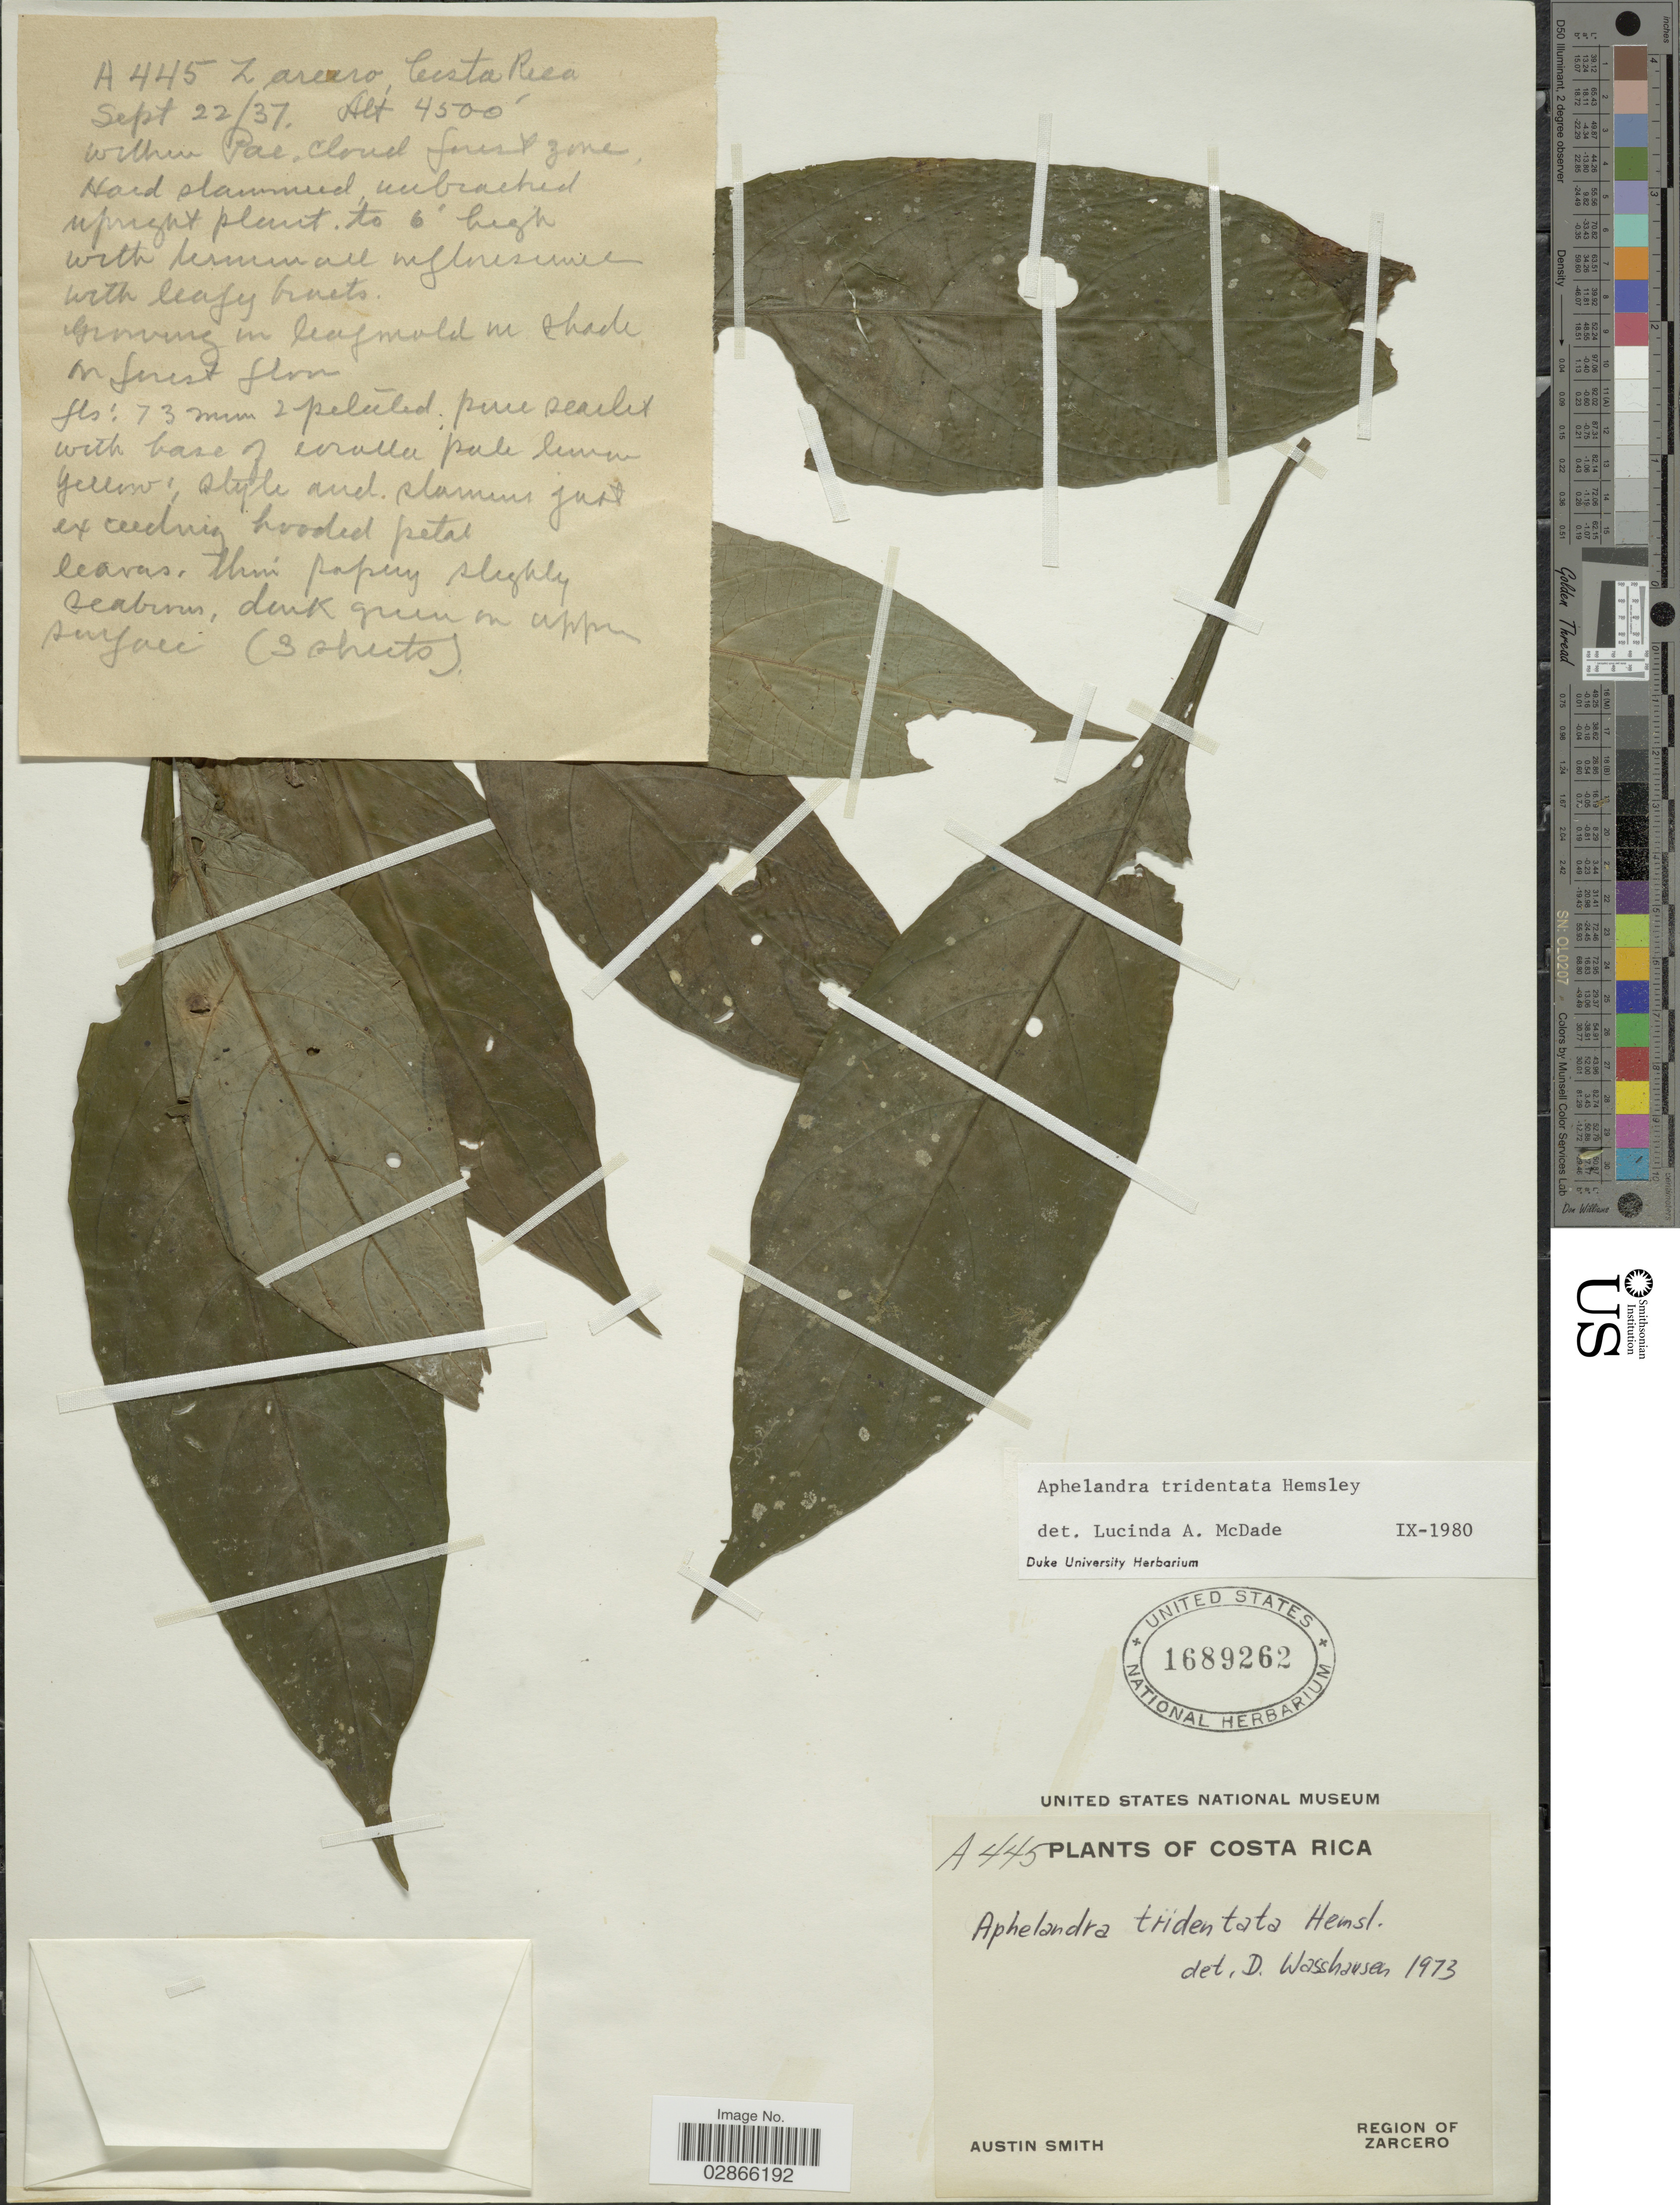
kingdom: Plantae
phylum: Tracheophyta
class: Magnoliopsida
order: Lamiales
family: Acanthaceae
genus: Aphelandra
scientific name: Aphelandra tridentata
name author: Hemsl.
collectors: Aust P. Smith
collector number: A445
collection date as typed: Transcribed d/m/y: 22/9/37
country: Costa Rica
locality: Region of Zarcero.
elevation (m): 1372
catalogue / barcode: US 1689262